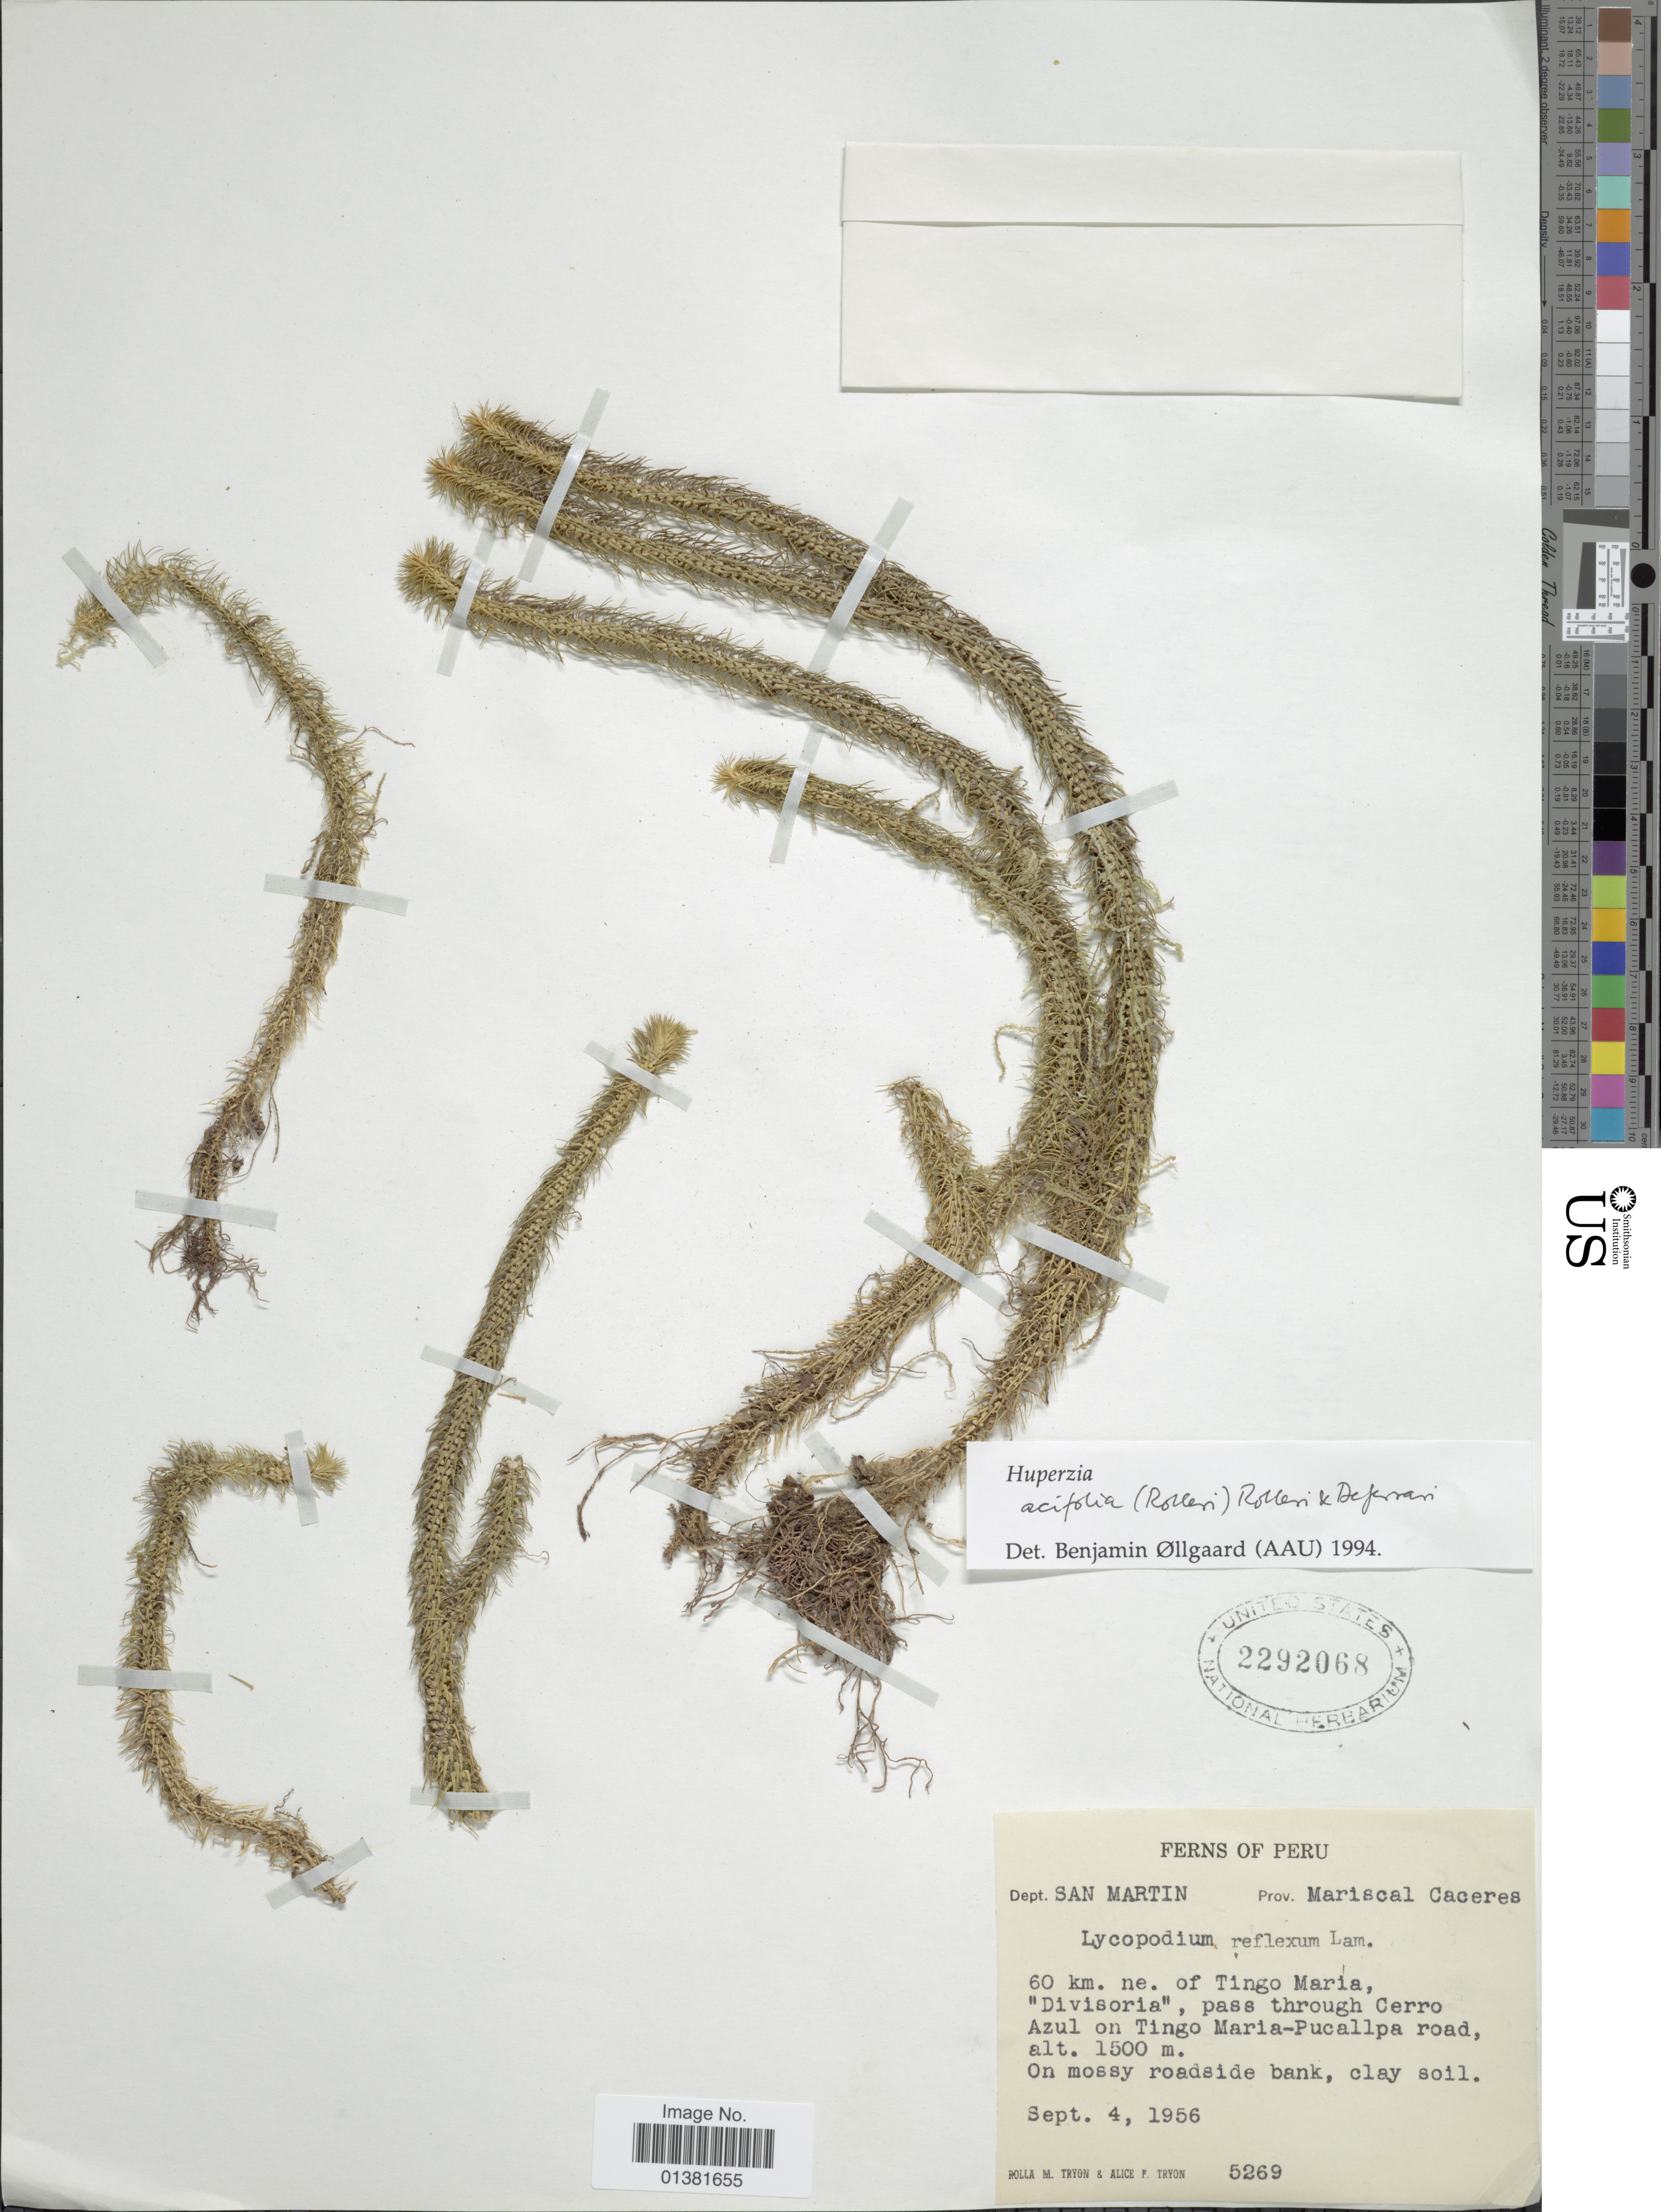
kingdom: Plantae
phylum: Tracheophyta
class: Lycopodiopsida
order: Lycopodiales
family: Lycopodiaceae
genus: Phlegmariurus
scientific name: Phlegmariurus acifolius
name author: (Rolleri) B. Øllg.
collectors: R. M. Tryon & A. F. Tryon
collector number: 5269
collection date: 1956-09-04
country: Peru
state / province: San Martín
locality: Prov. Mariscal Caceres, 60 km. ne. of Tingo Maria, "Divisoria", pass through Cerro Azul on Tingo Maria-Pucallpa road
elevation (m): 1500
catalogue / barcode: US 2292068